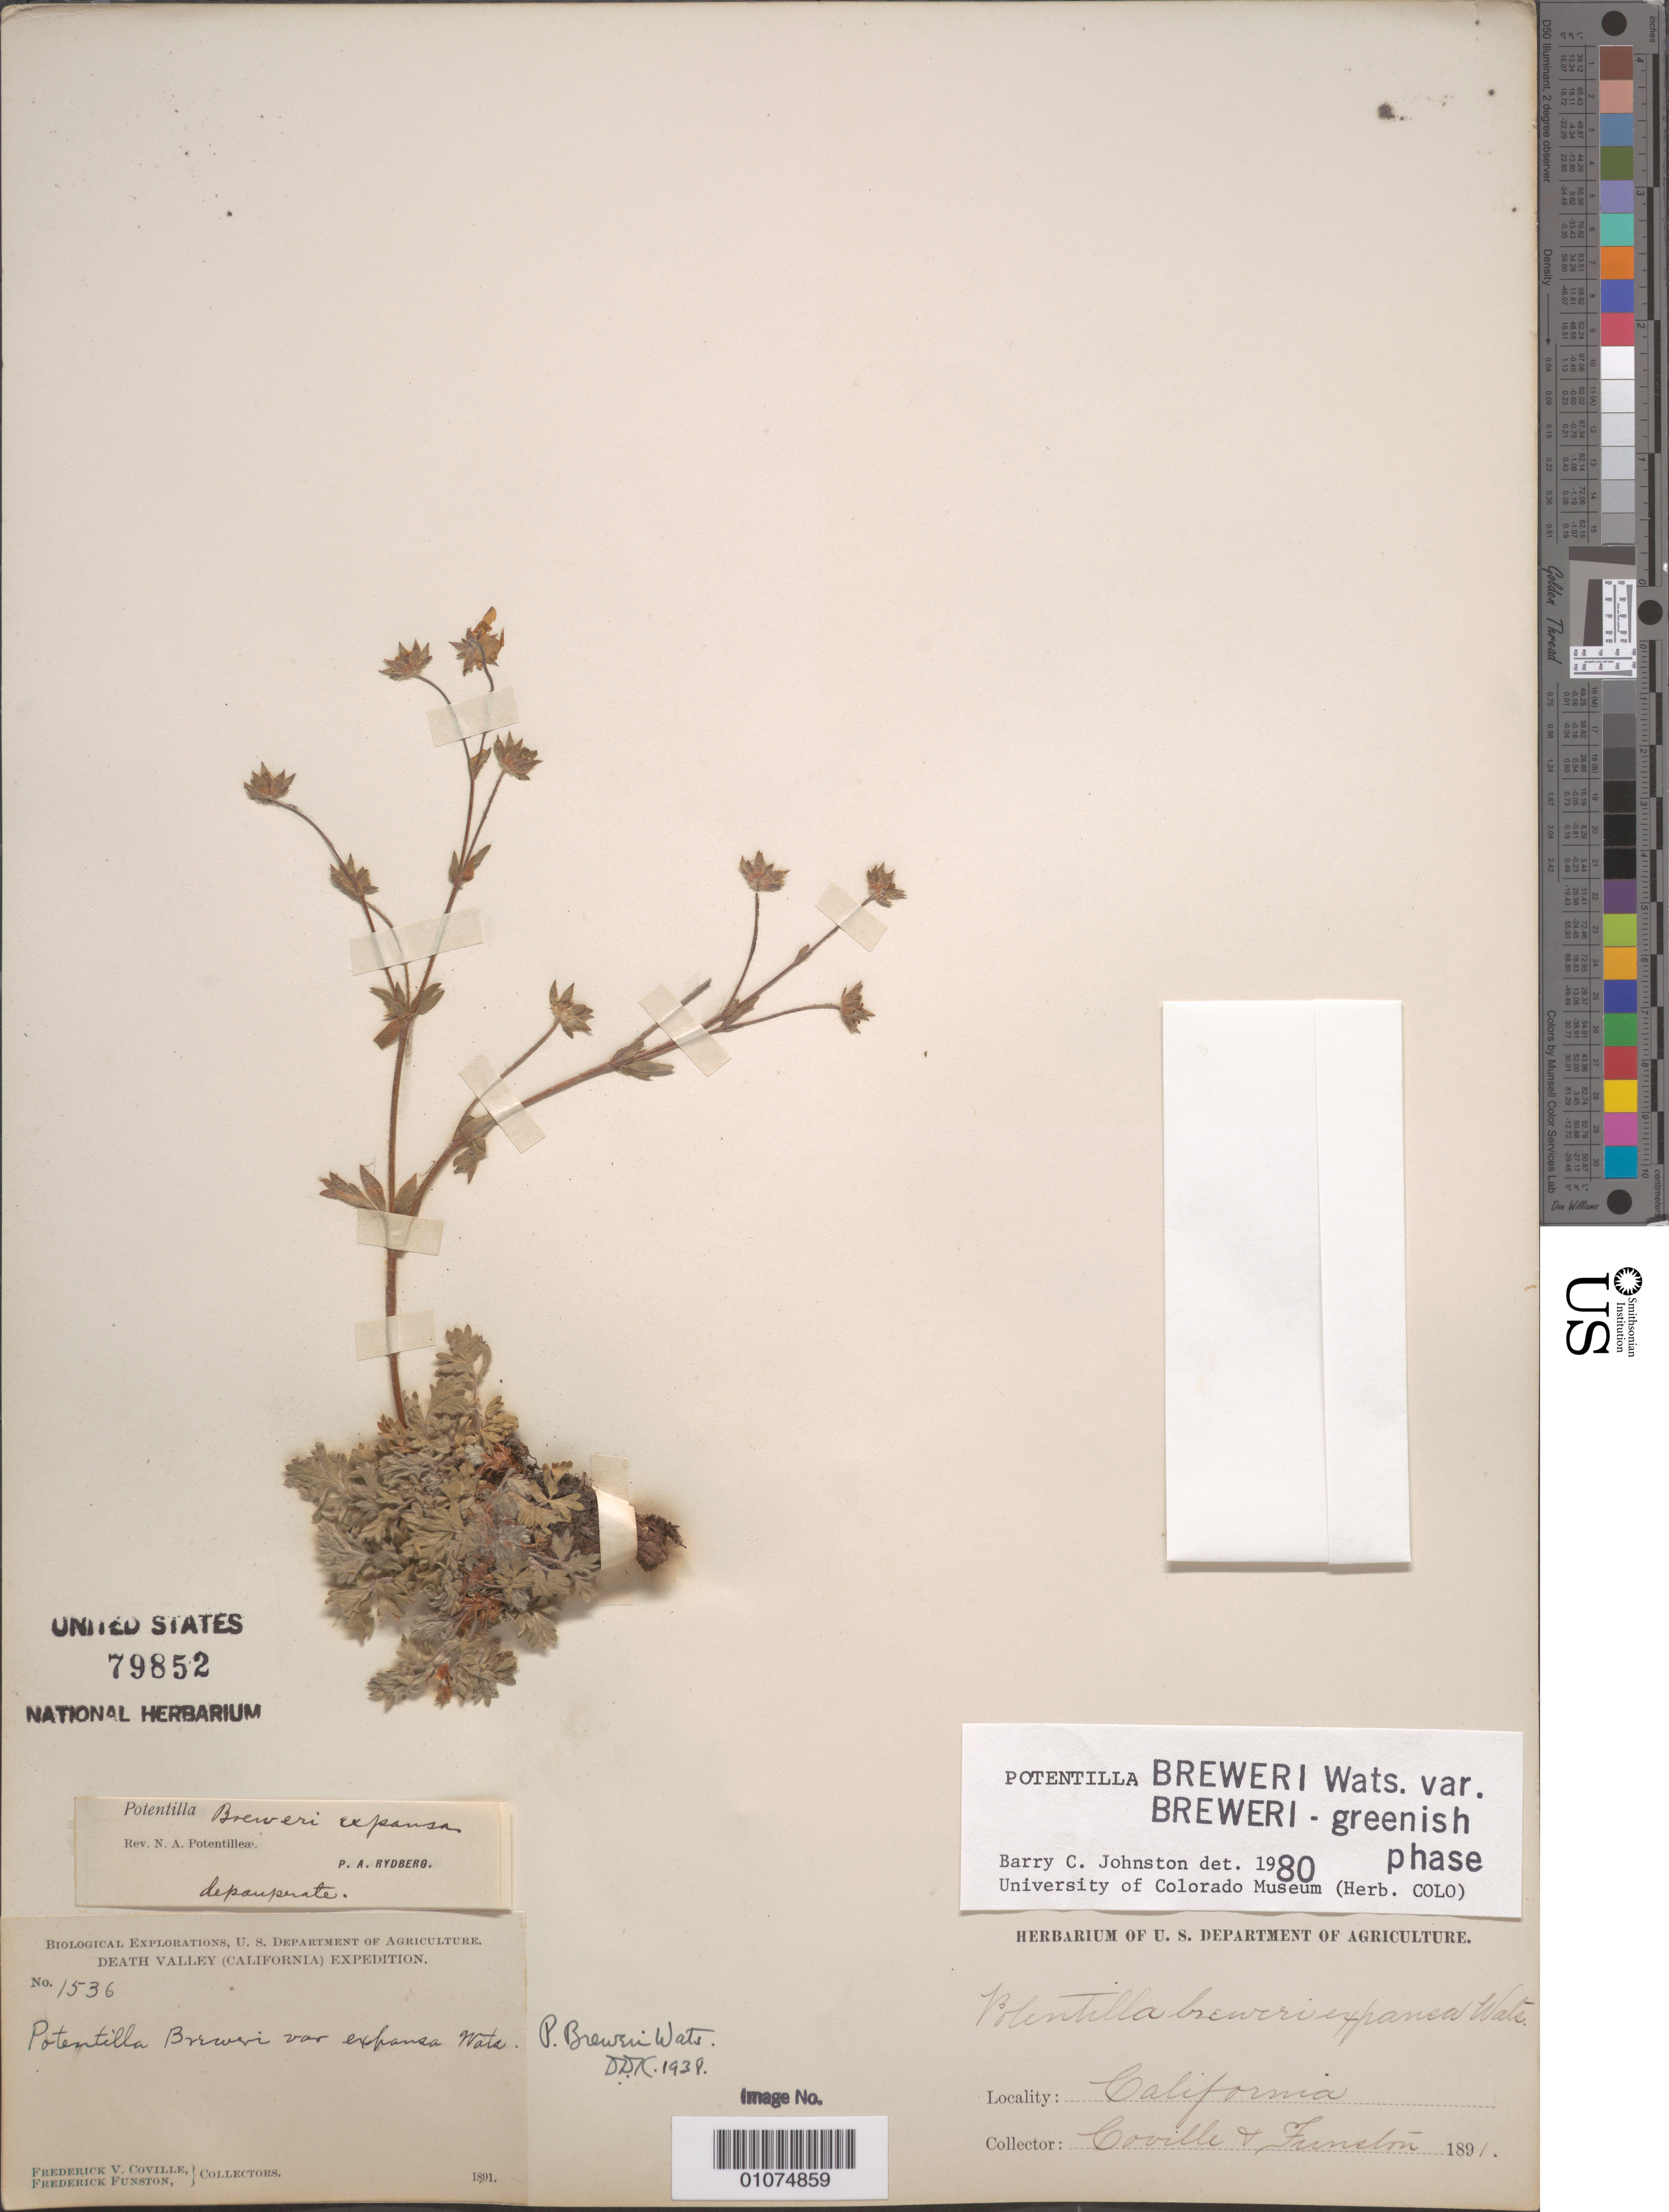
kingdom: Plantae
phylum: Tracheophyta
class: Magnoliopsida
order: Rosales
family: Rosaceae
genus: Potentilla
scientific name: Potentilla breweri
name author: S. Watson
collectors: F. V. Coville & F. Funston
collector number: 1536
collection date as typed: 1891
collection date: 1891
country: United States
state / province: California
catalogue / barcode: US 79852